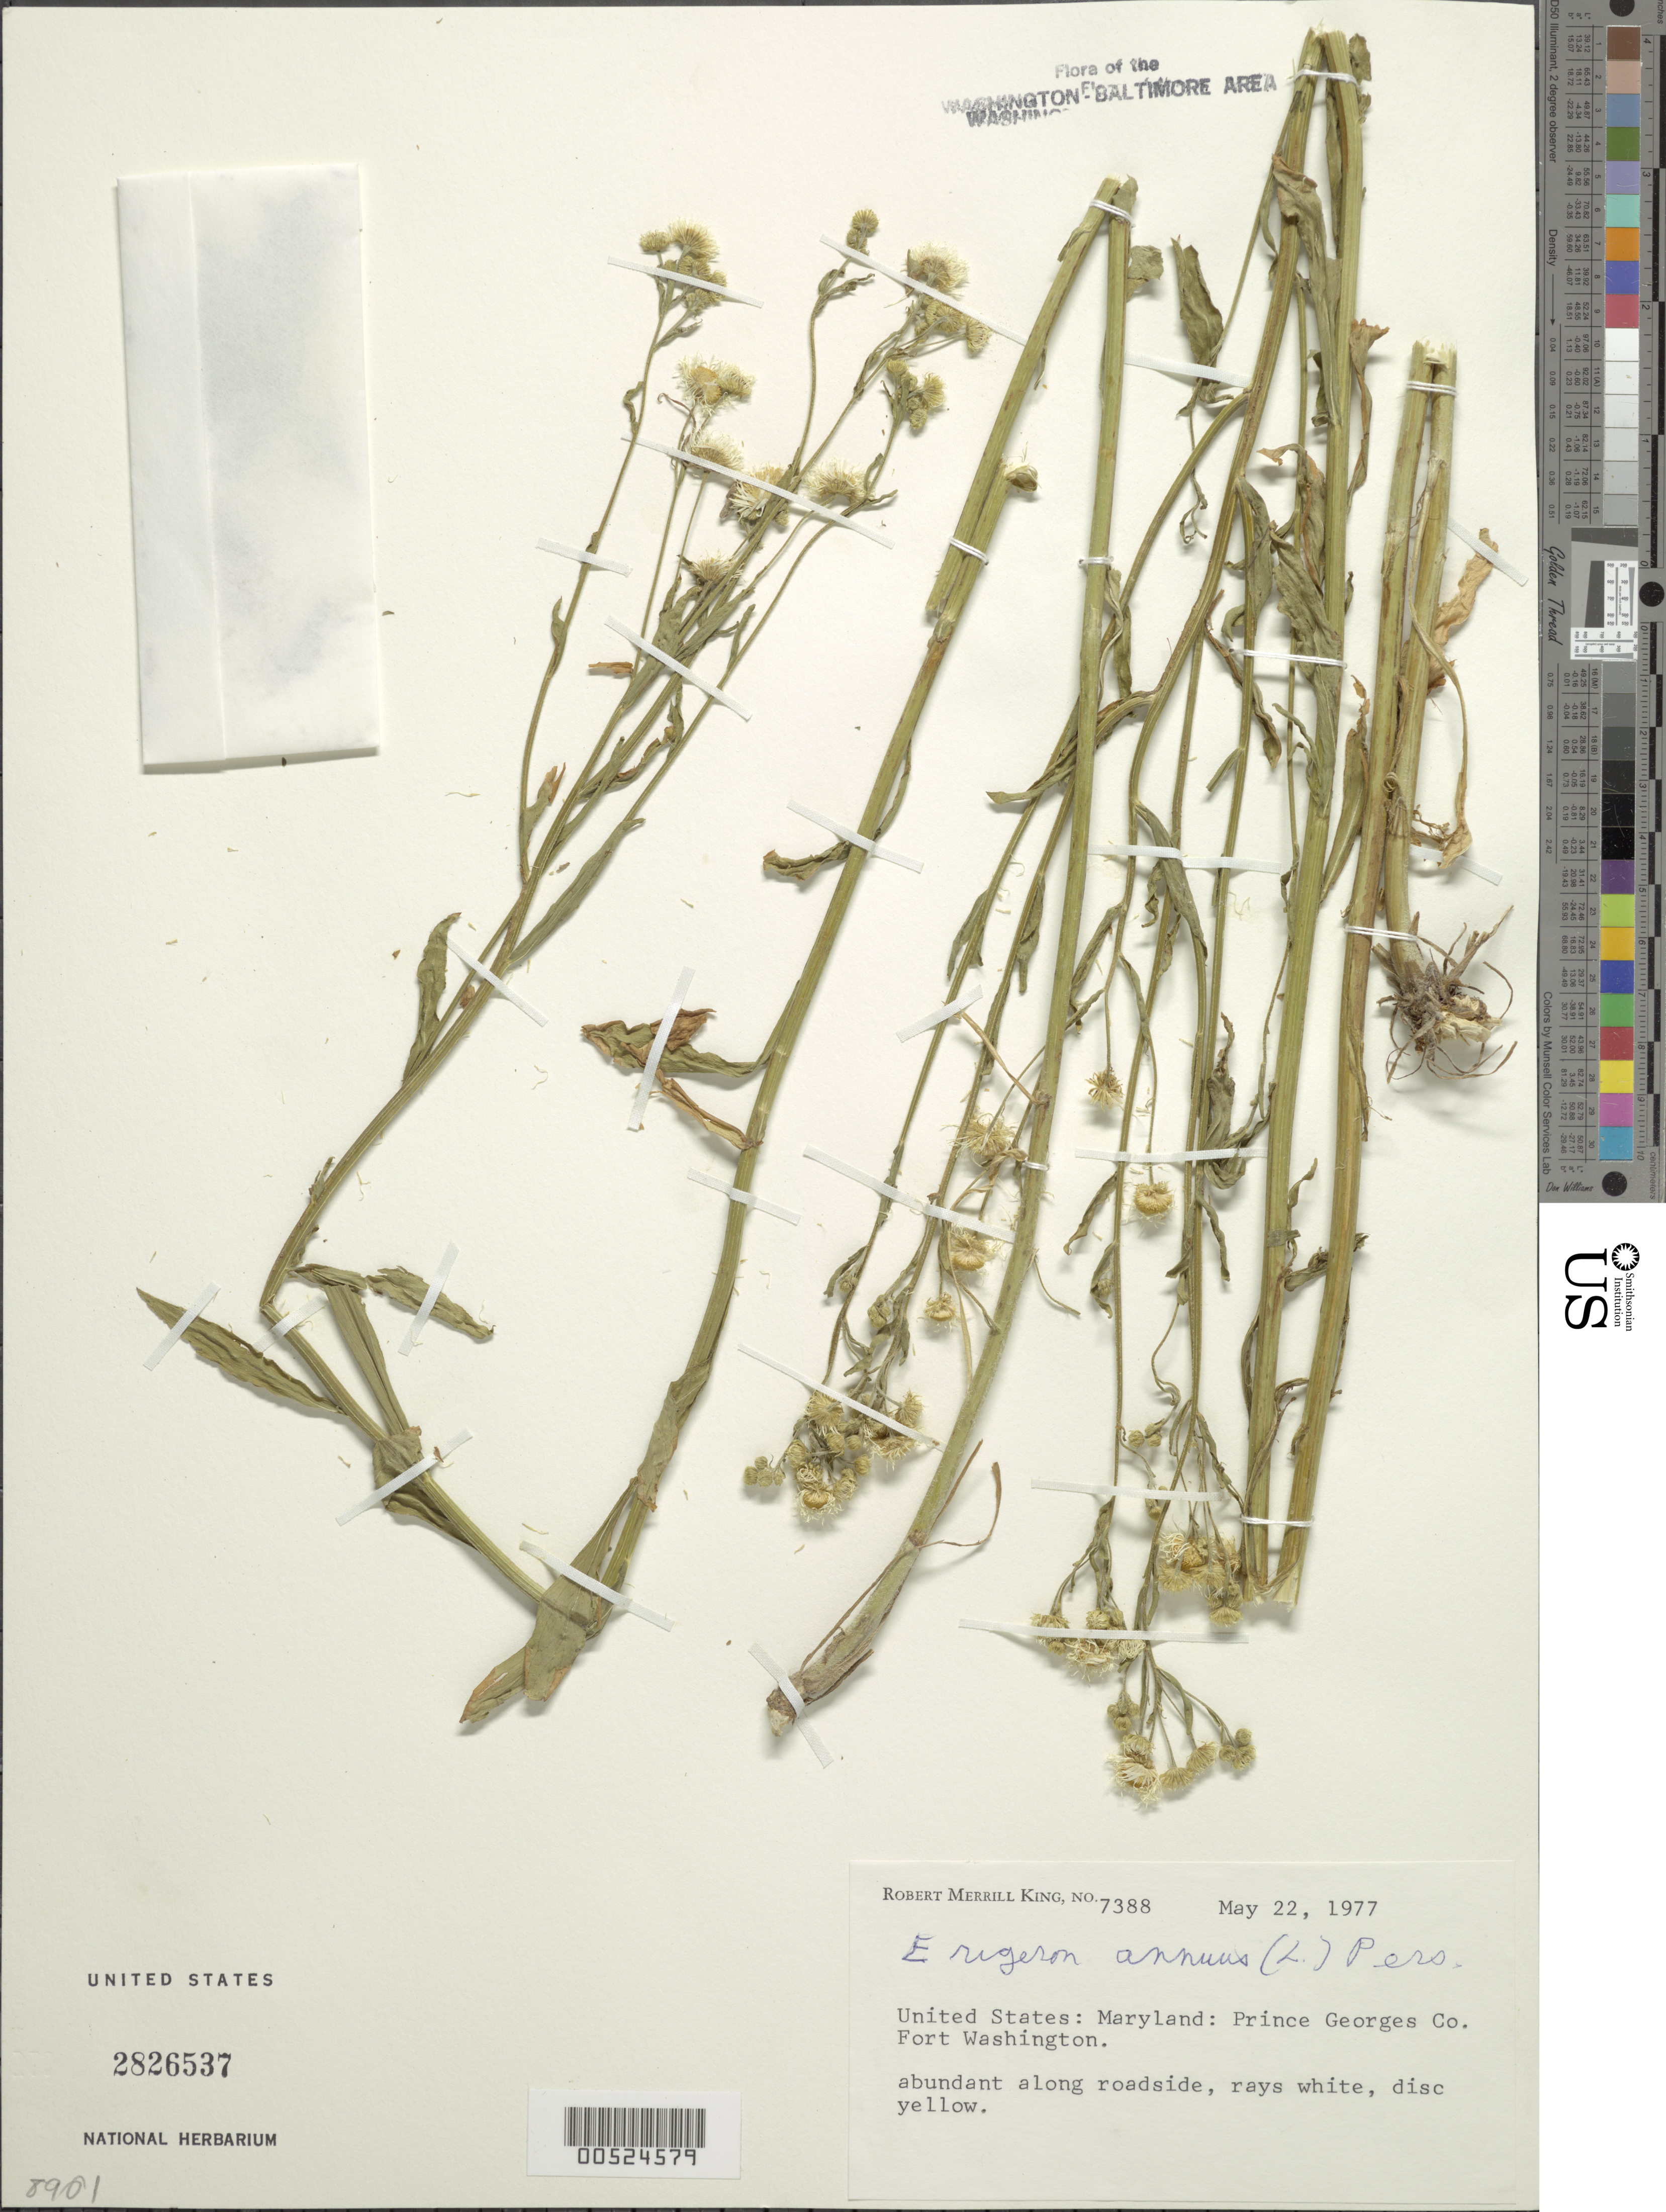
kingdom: Plantae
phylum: Tracheophyta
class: Magnoliopsida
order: Asterales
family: Asteraceae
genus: Erigeron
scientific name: Erigeron annuus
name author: (L.) Pers.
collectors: R. M. King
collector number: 7388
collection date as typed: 22 May 1977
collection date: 1977-05-22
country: United States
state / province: Maryland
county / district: Prince George's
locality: Fort Washington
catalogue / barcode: US 2826537